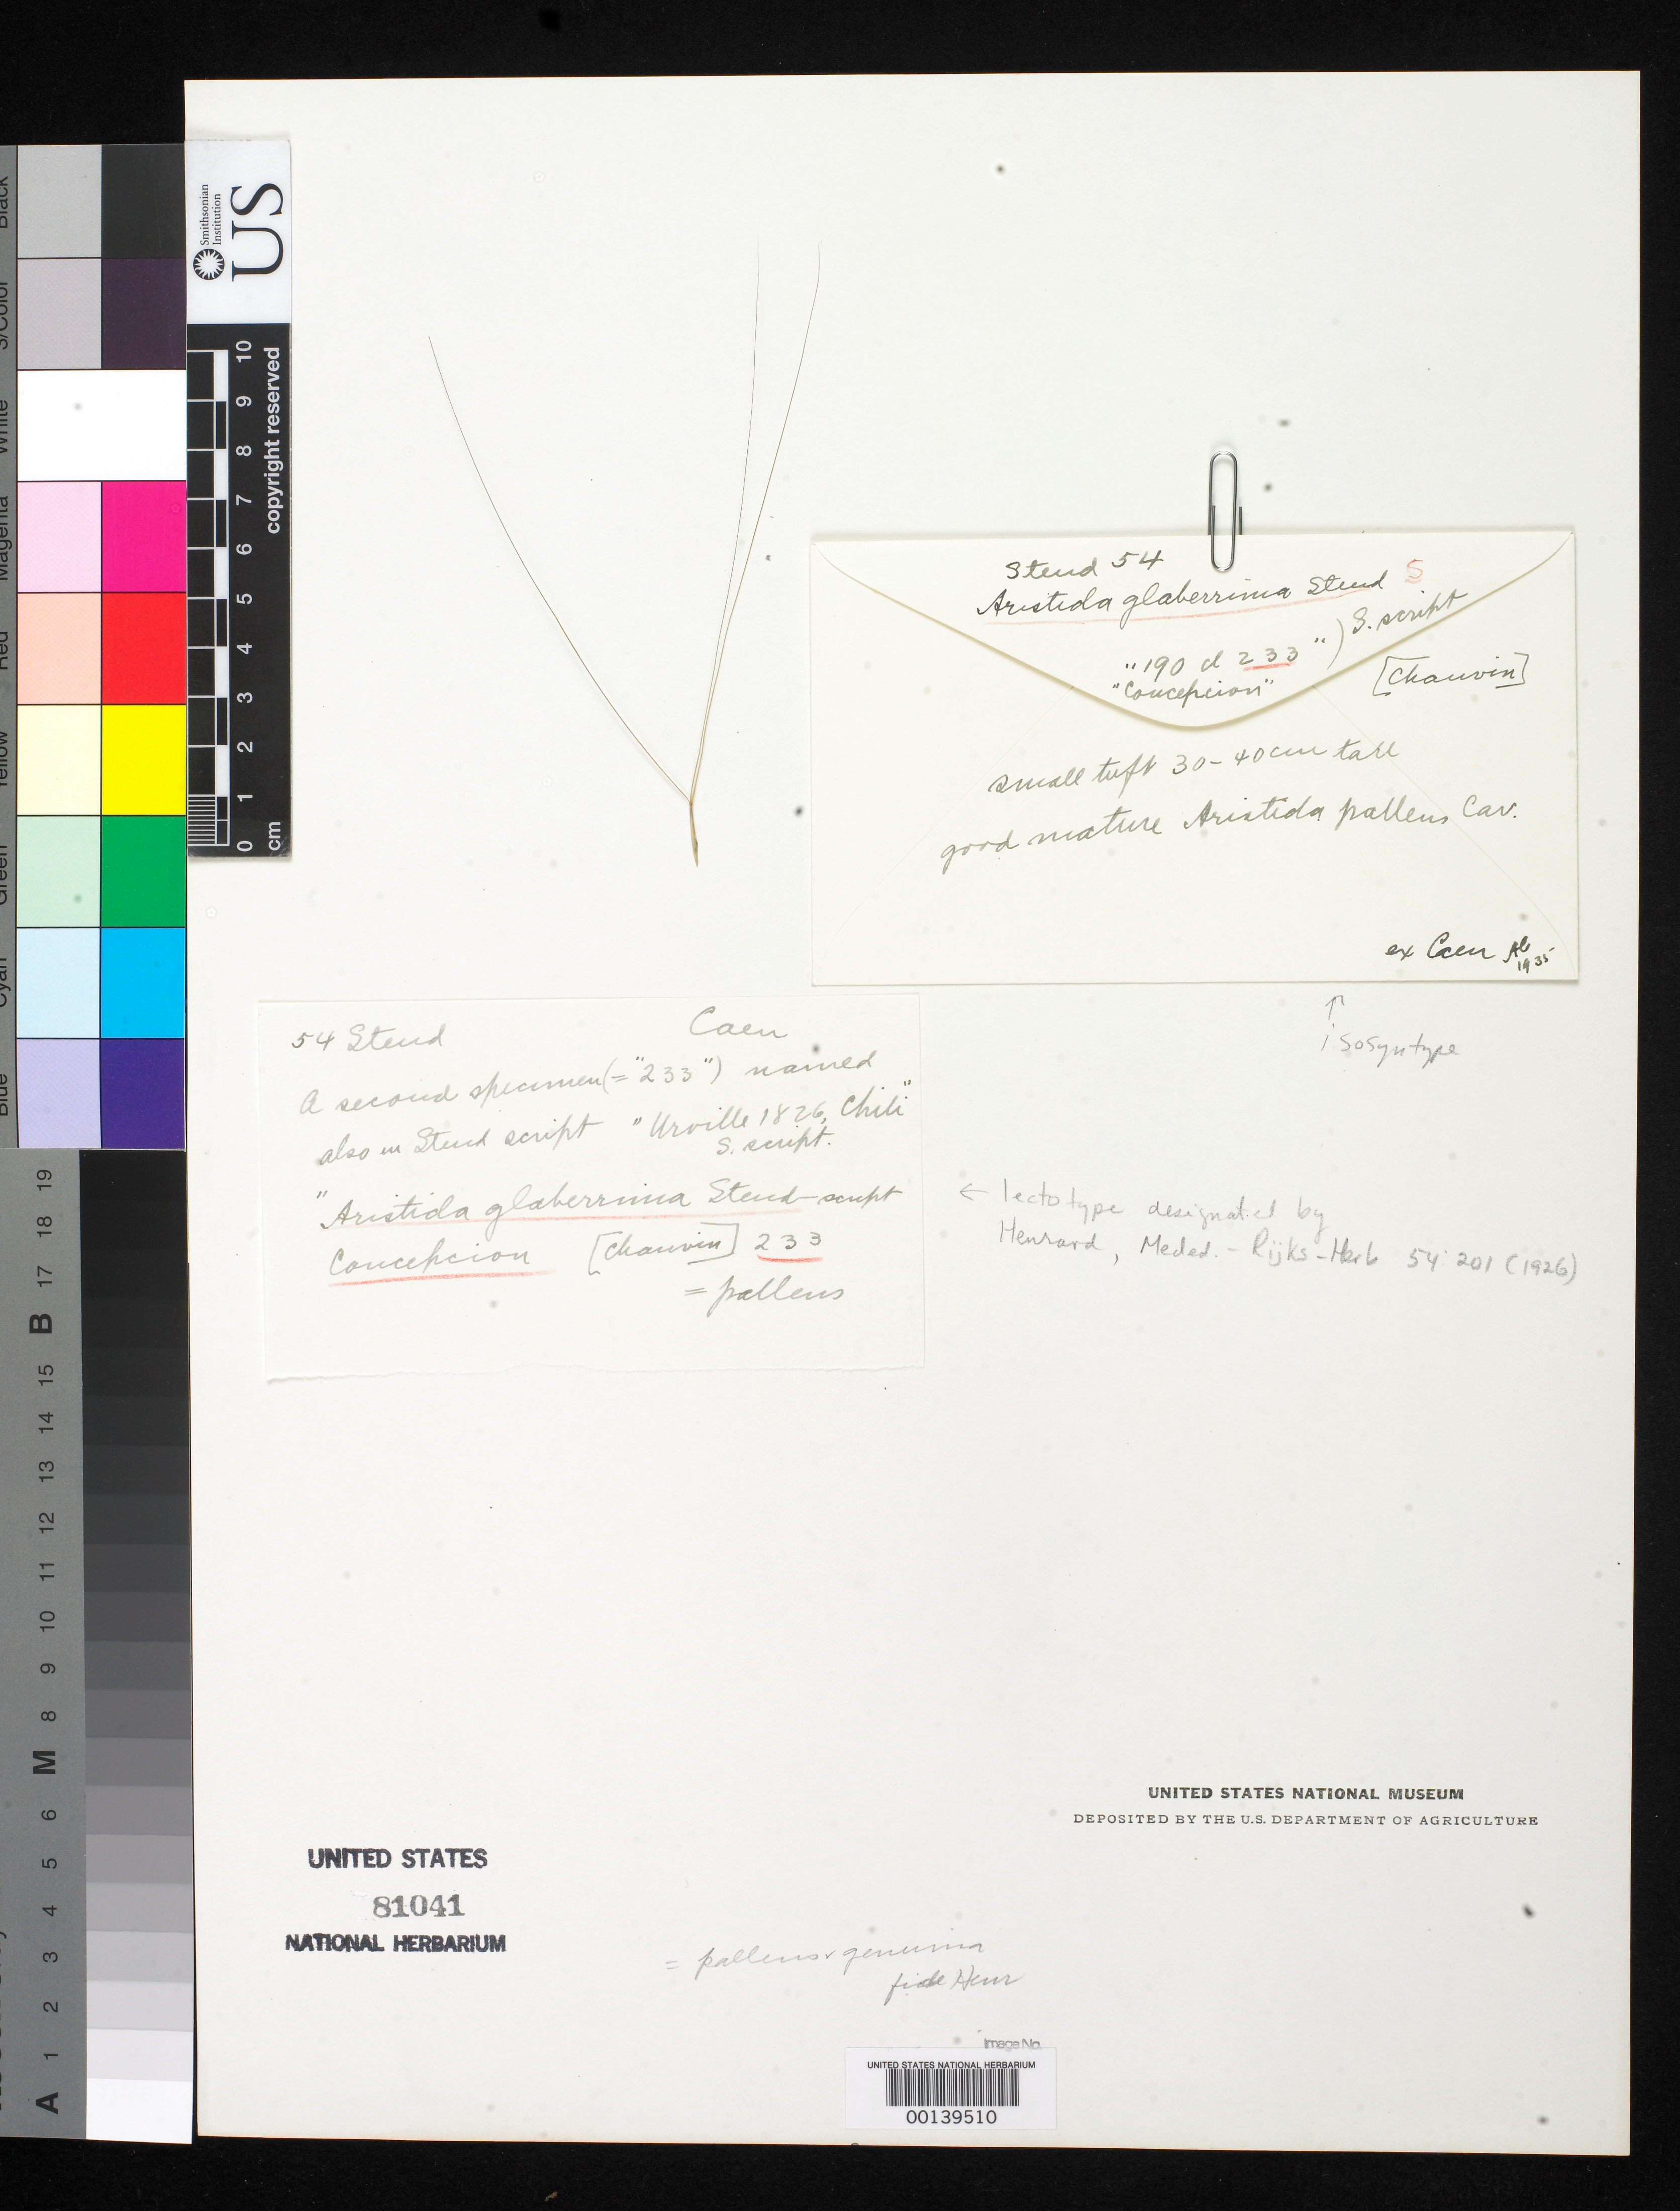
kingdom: Plantae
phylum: Tracheophyta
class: Liliopsida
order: Poales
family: Poaceae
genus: Aristida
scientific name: Aristida glaberrima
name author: Steud.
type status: Type Fragment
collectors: C. Chauvin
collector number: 233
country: Chile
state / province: Bio-Bío (VIII)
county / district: Concepción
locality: Concepcion.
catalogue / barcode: US 81041